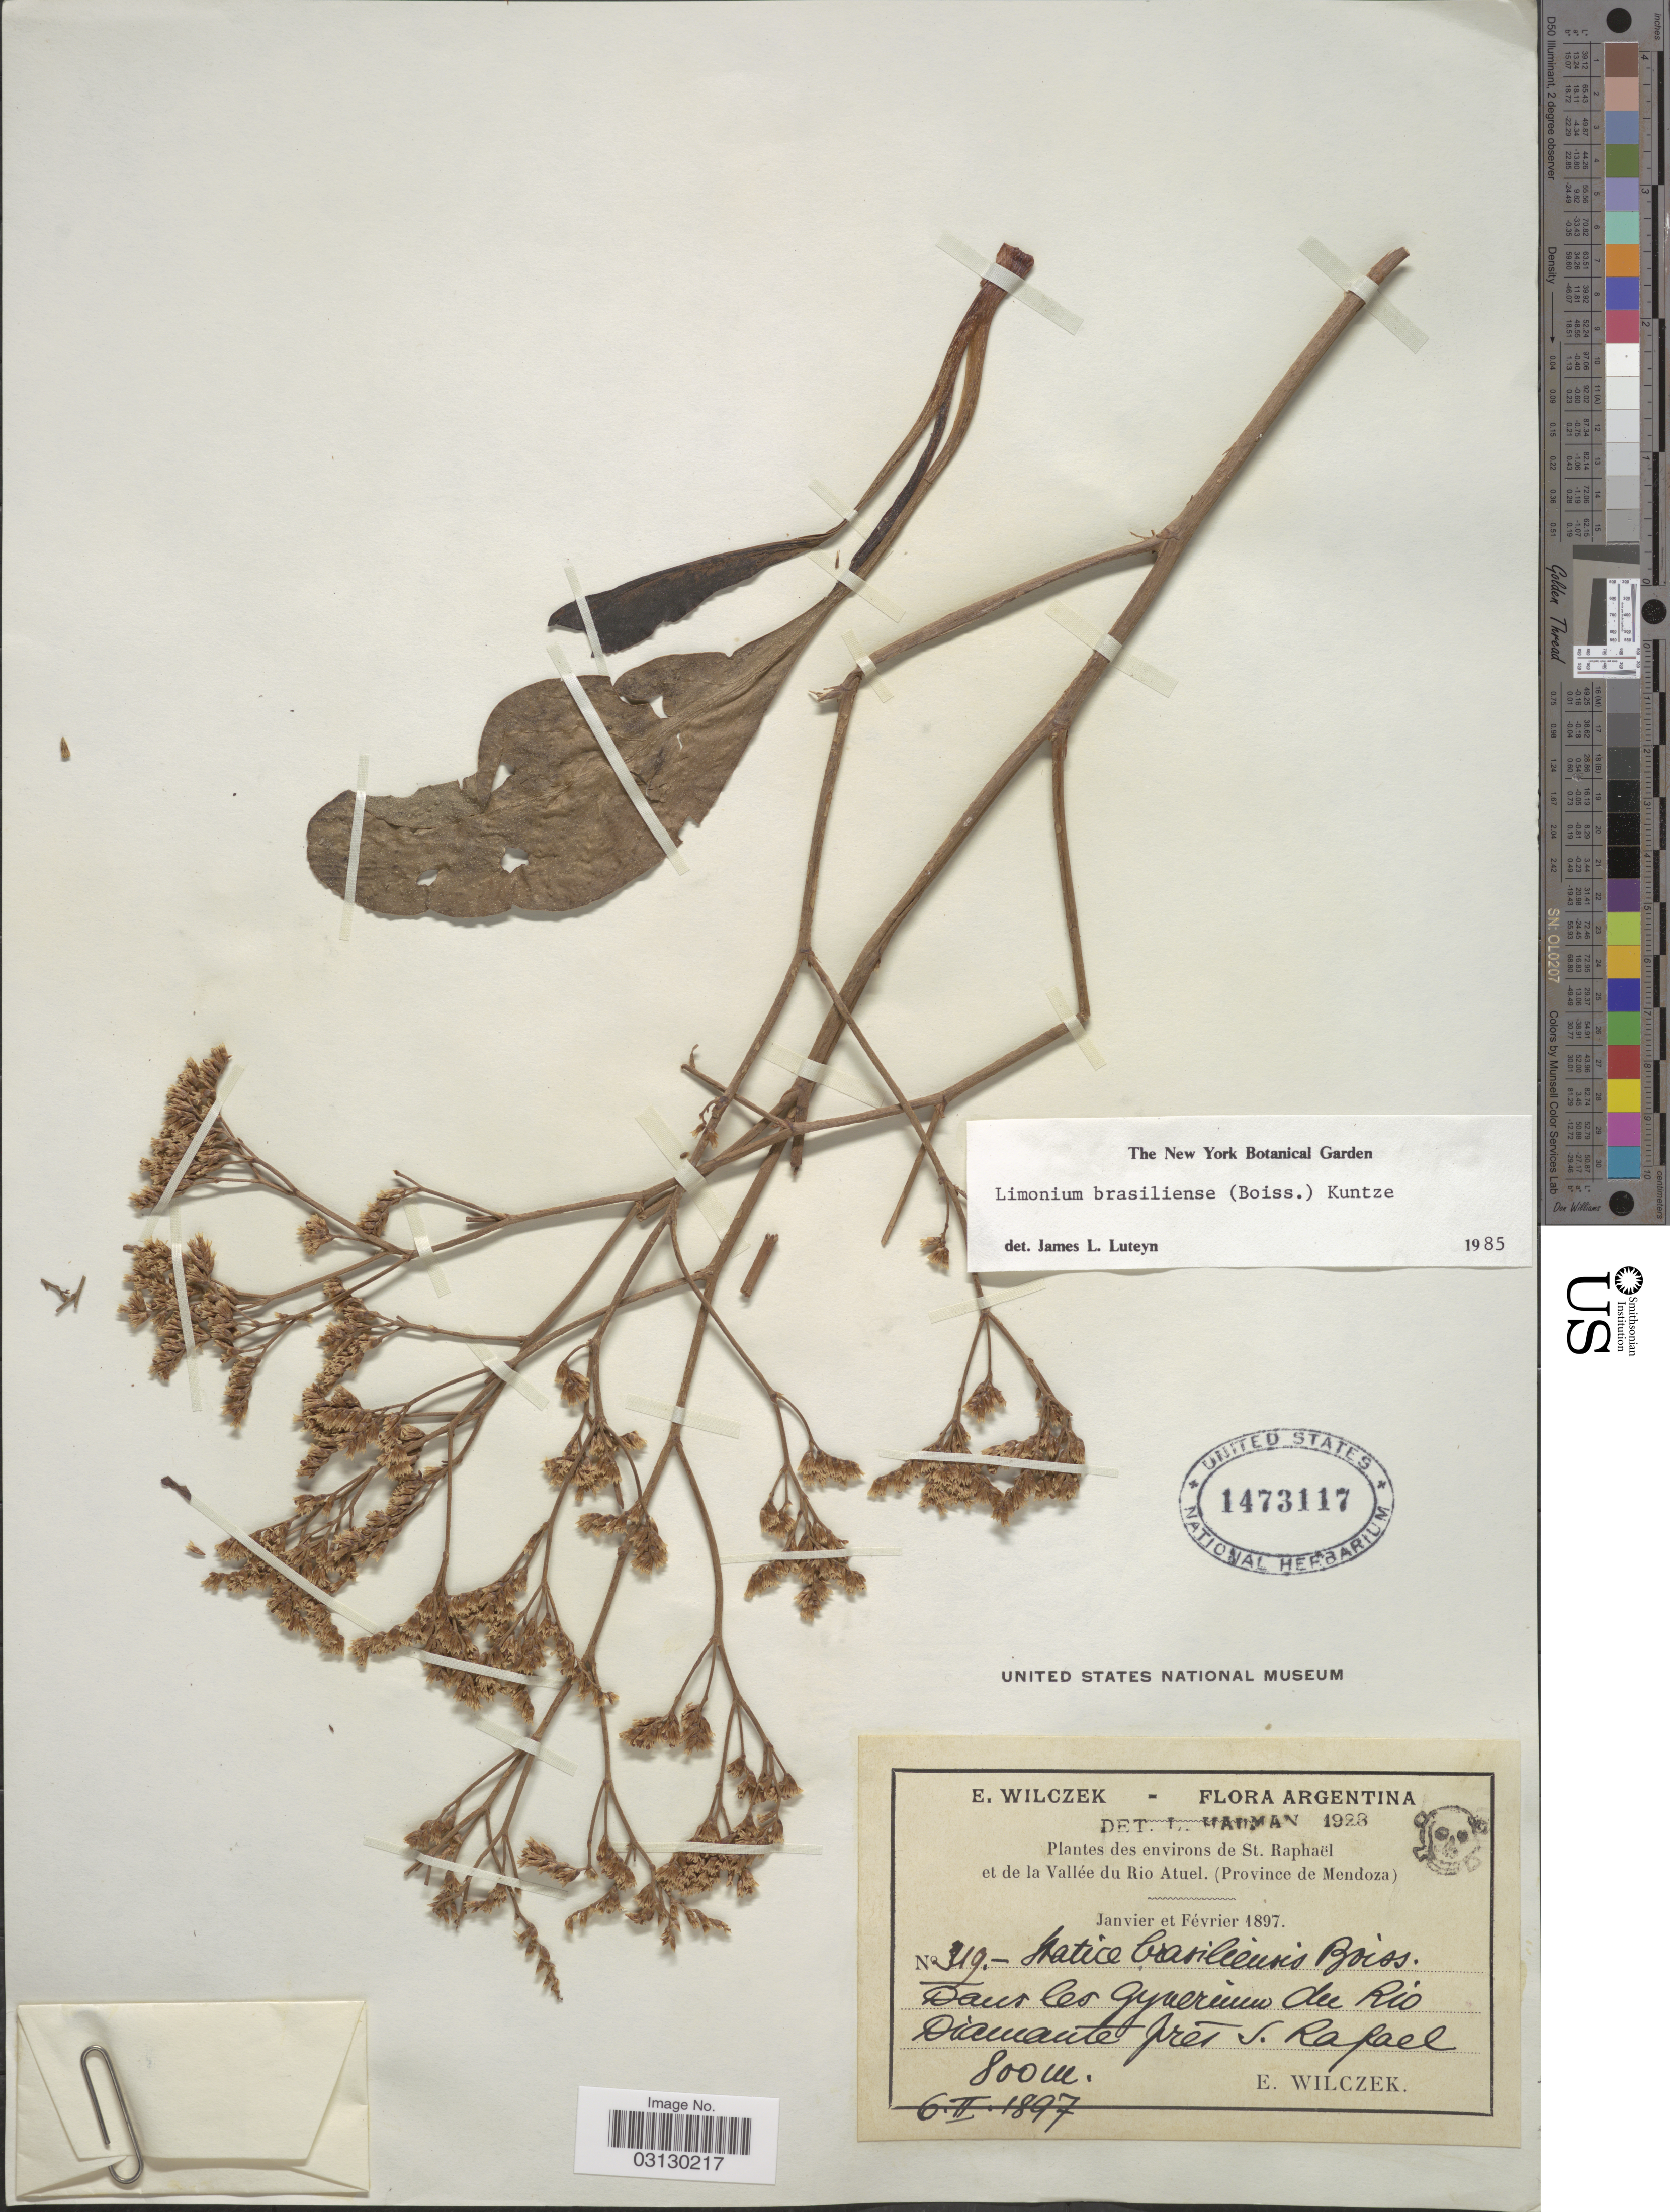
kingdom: Plantae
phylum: Tracheophyta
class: Magnoliopsida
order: Caryophyllales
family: Plumbaginaceae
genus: Limonium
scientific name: Limonium brasiliense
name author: (Boiss.) Kuntze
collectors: E. Wilczek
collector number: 319*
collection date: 1897-02-06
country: Argentina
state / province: Mendoza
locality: Environs de St. Raphaël et de la Vallée du Rio Atuel. Du Rio Diamante près S. Rafael.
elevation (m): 800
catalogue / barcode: US 1473117